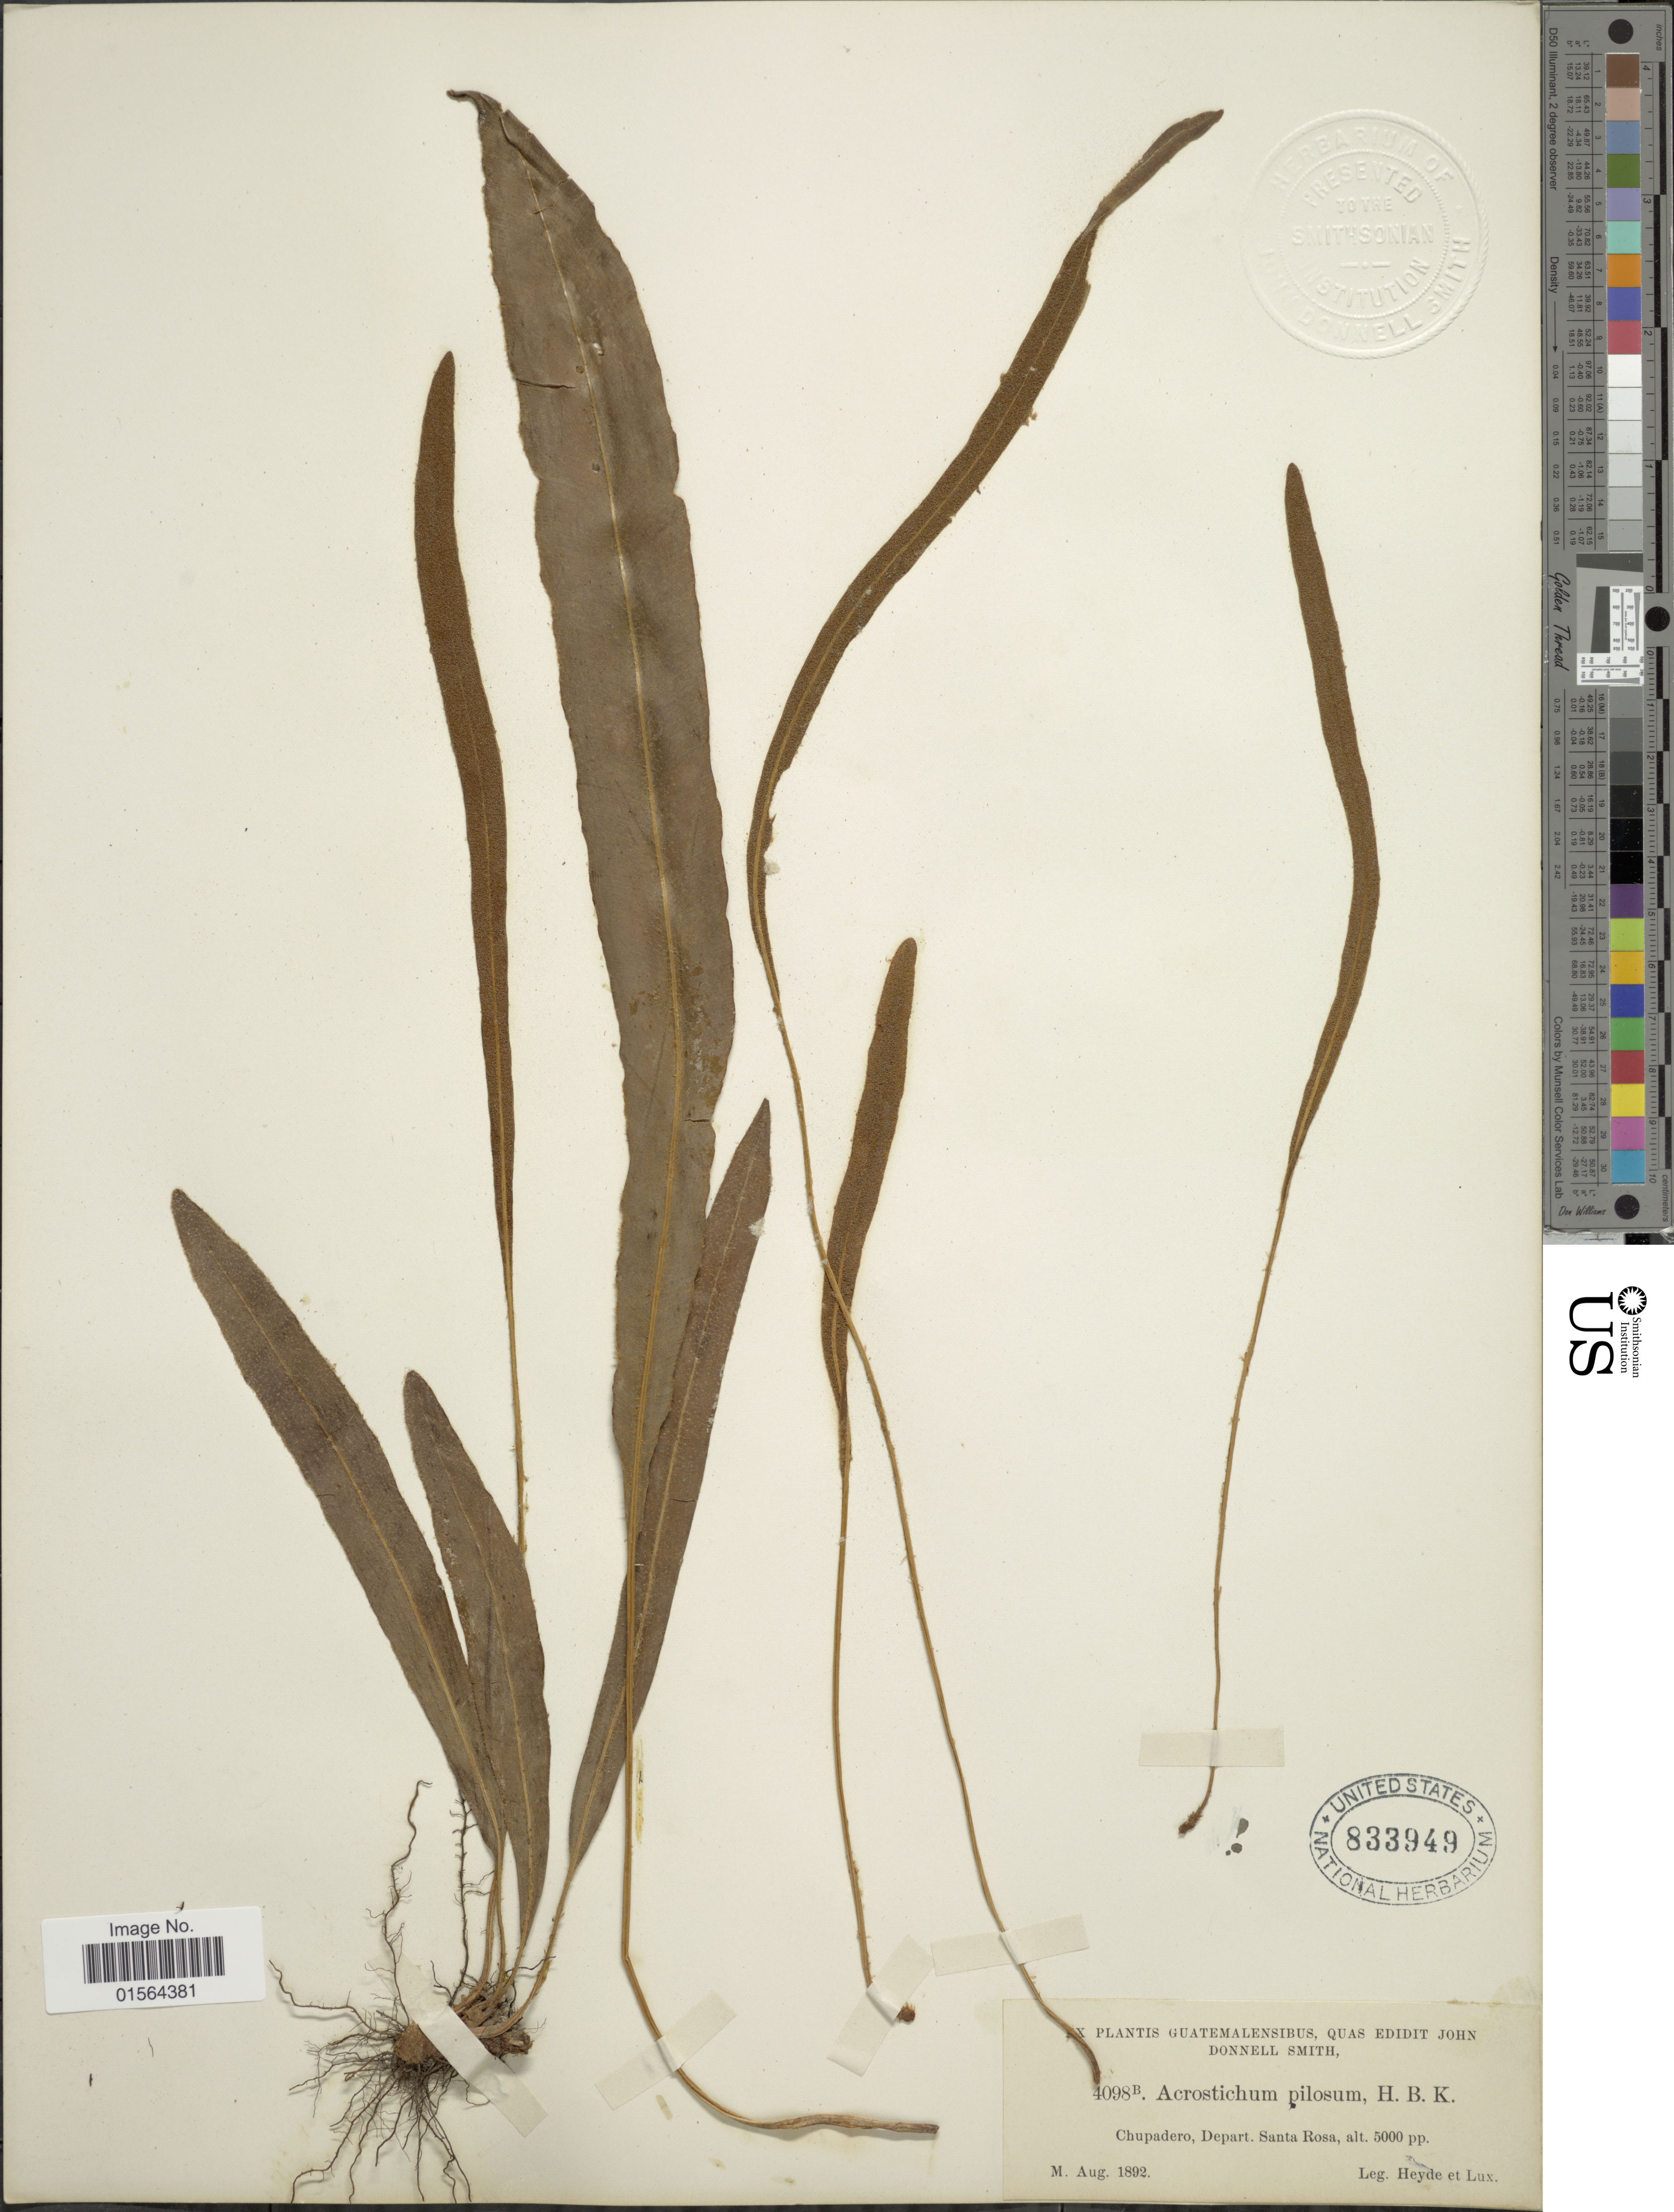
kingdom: Plantae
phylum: Tracheophyta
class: Polypodiopsida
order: Polypodiales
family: Dryopteridaceae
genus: Elaphoglossum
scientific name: Elaphoglossum muelleri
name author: (E. Fourn.) C. Chr.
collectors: Heyde & Lux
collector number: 4098B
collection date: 1892-08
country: Guatemala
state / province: Santa Rosa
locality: Guatemalensibus, Chupadero, Depart. Santa Rosa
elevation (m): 1524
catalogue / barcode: US 833949